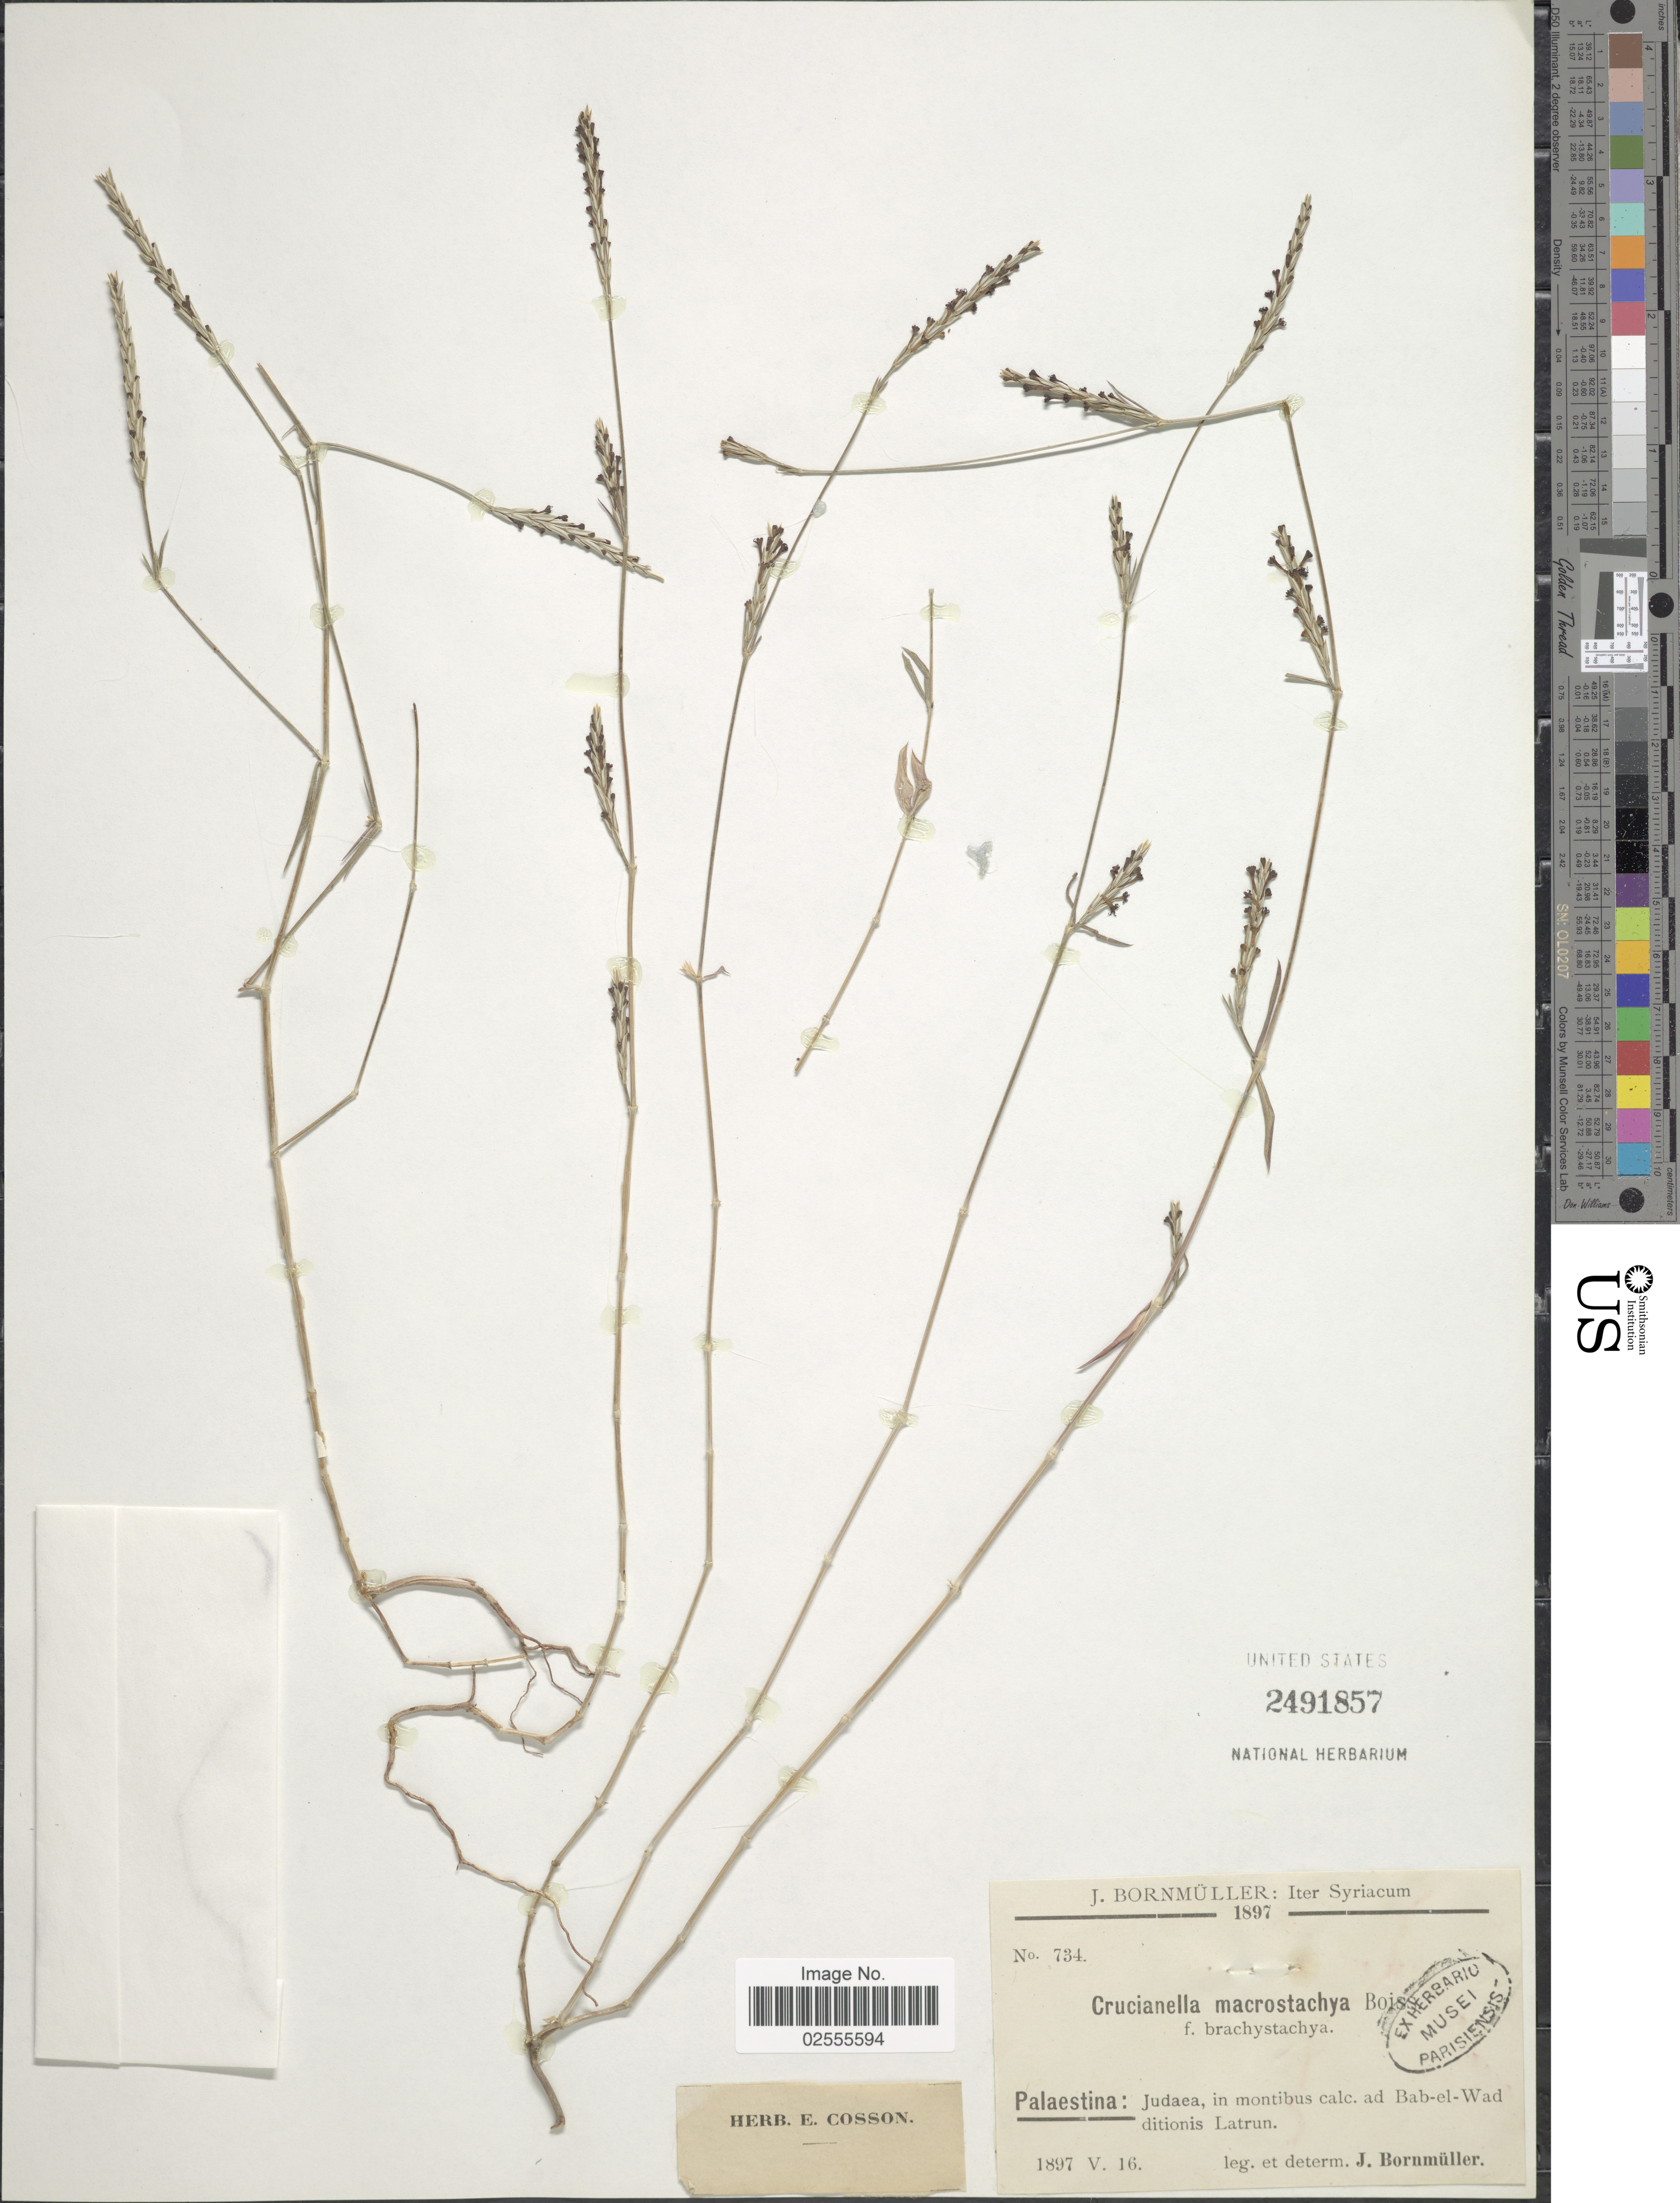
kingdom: Plantae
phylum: Tracheophyta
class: Magnoliopsida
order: Gentianales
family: Rubiaceae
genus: Crucianella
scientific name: Crucianella macrostachya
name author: Boiss.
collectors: J. Bornmüller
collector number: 734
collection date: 1897-05-16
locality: Palaestina: Judaea, in montibus calc. ad Bab-el-Wad ditionis Latrun, Iter Syriacum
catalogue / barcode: US 2491857